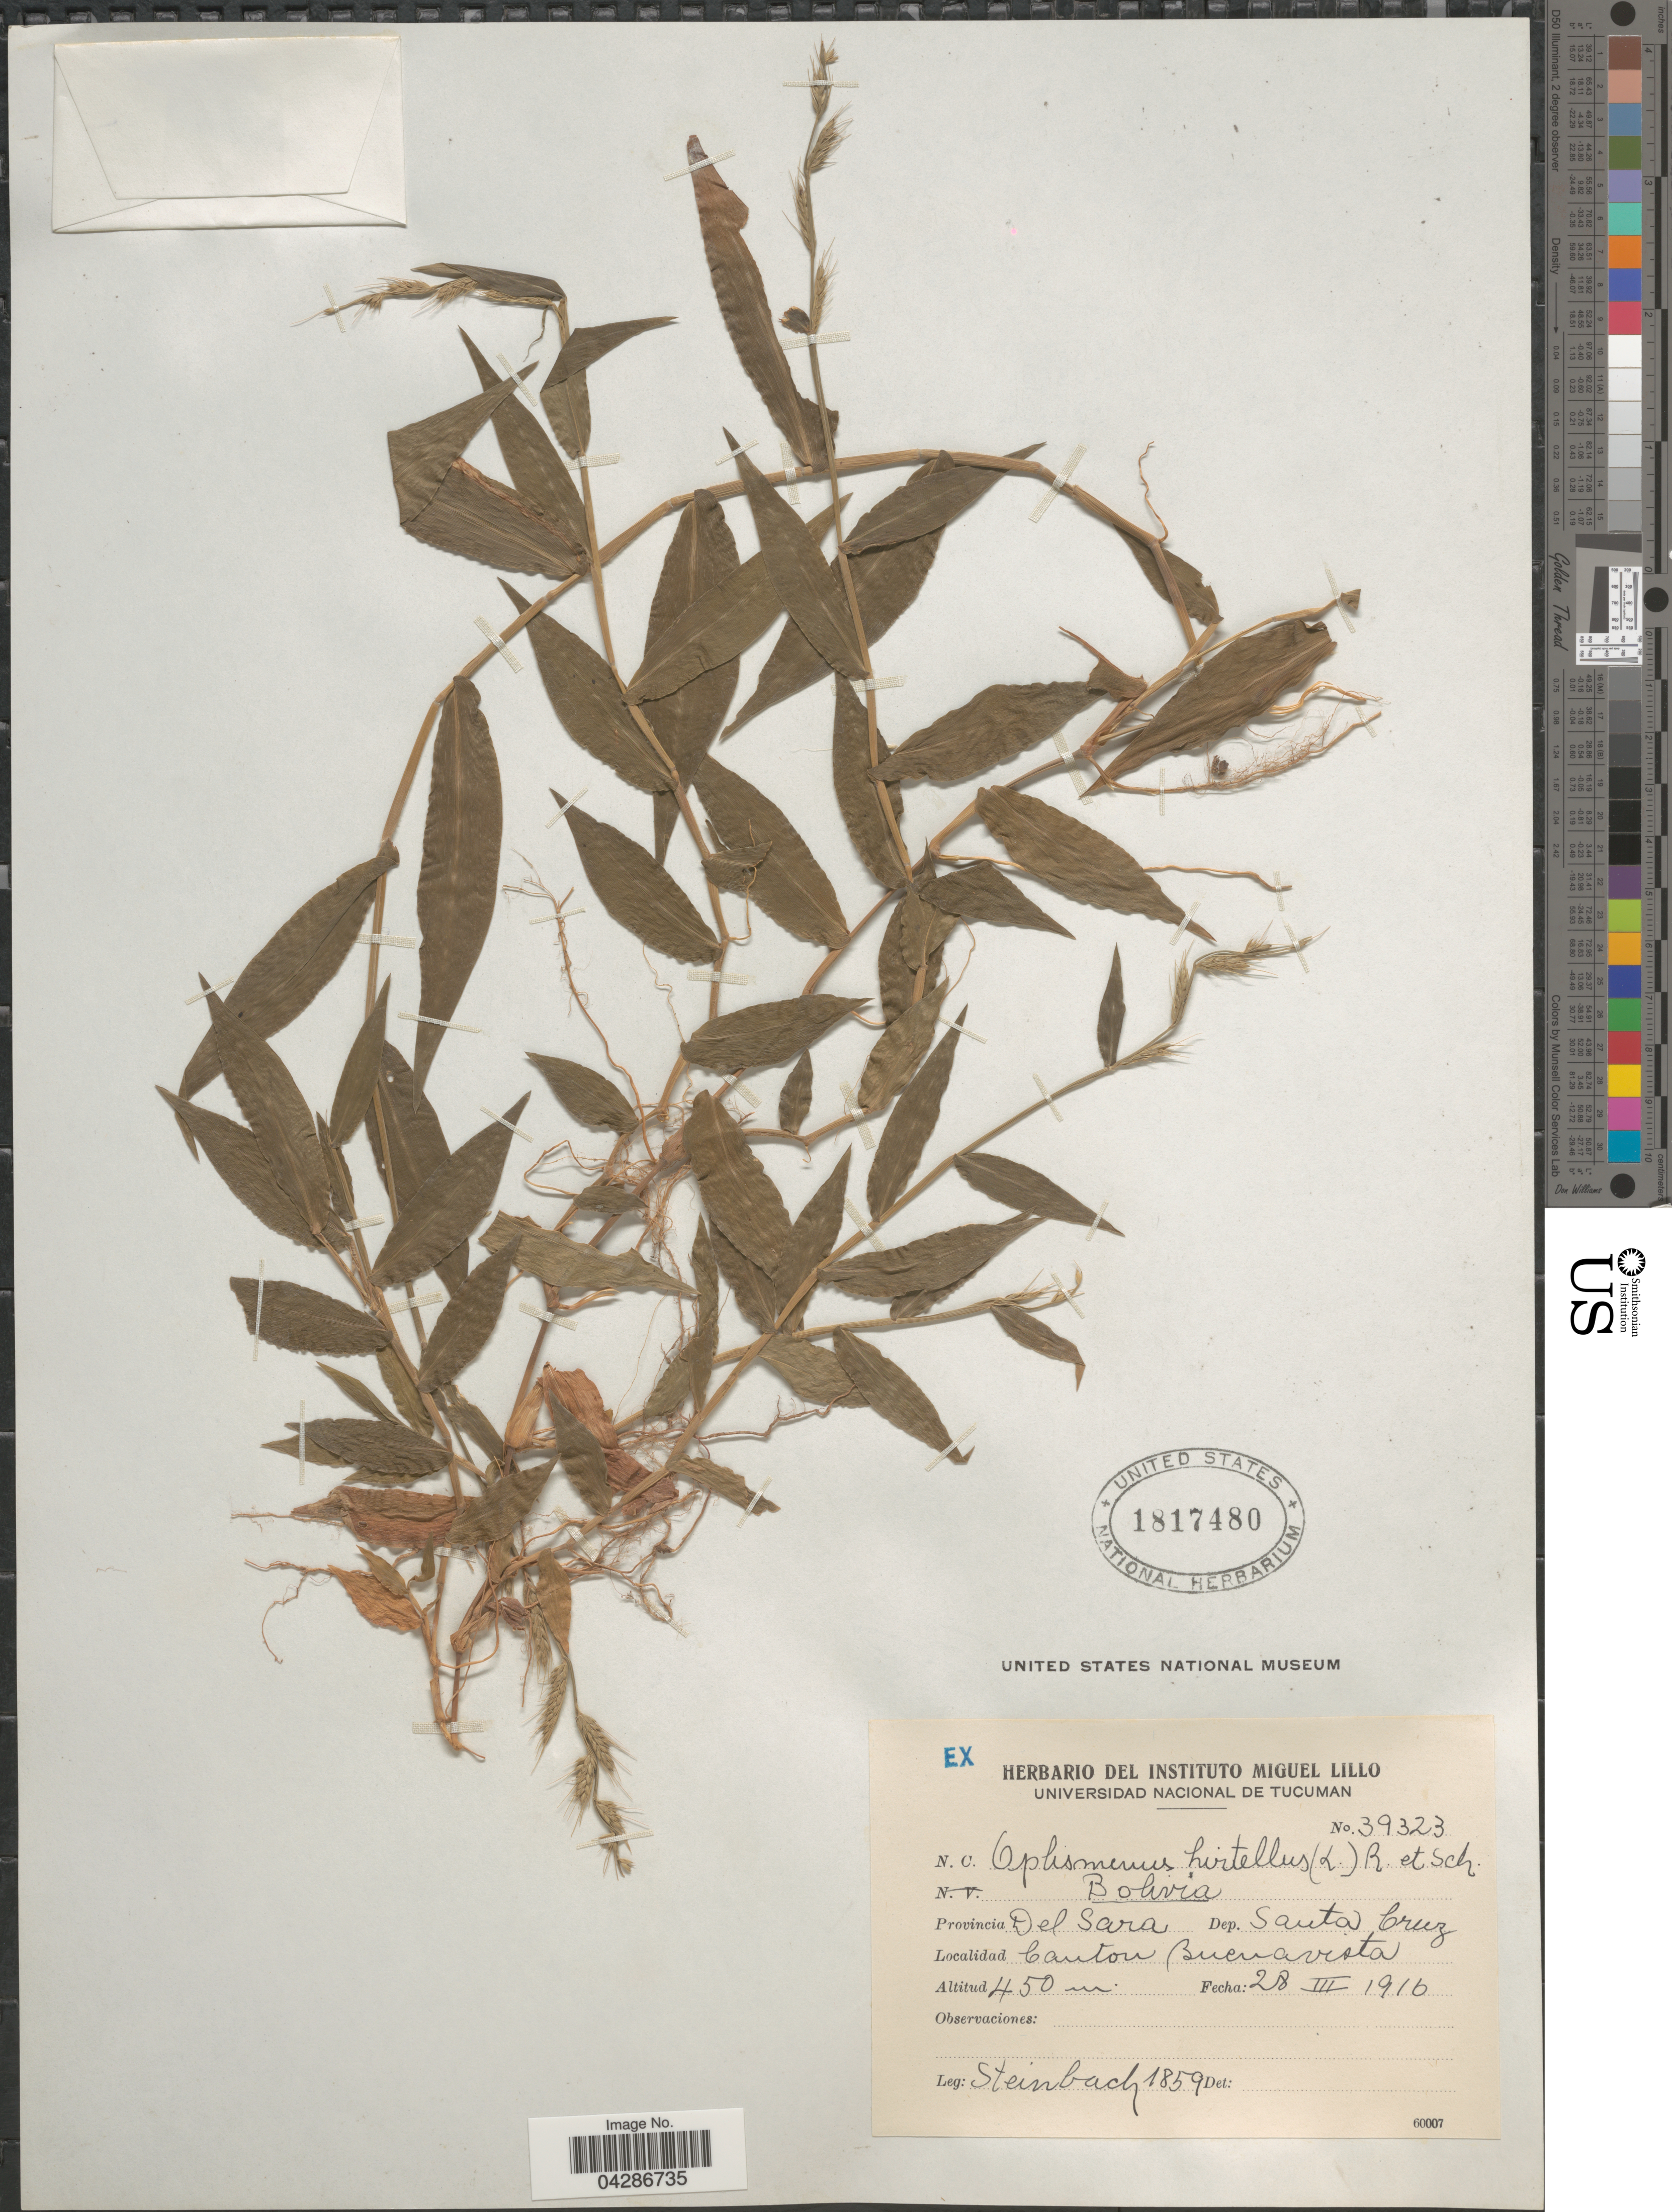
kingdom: Plantae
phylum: Tracheophyta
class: Liliopsida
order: Poales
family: Poaceae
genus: Oplismenus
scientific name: Oplismenus hirtellus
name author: (L.) P. Beauv.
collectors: Steinbach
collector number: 1859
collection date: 1916-03-28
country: Bolivia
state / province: Santa Cruz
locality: Provincia Del Sara. Dep. Santa Cruz. Canton Buenavista.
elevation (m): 450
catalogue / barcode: US 1817480